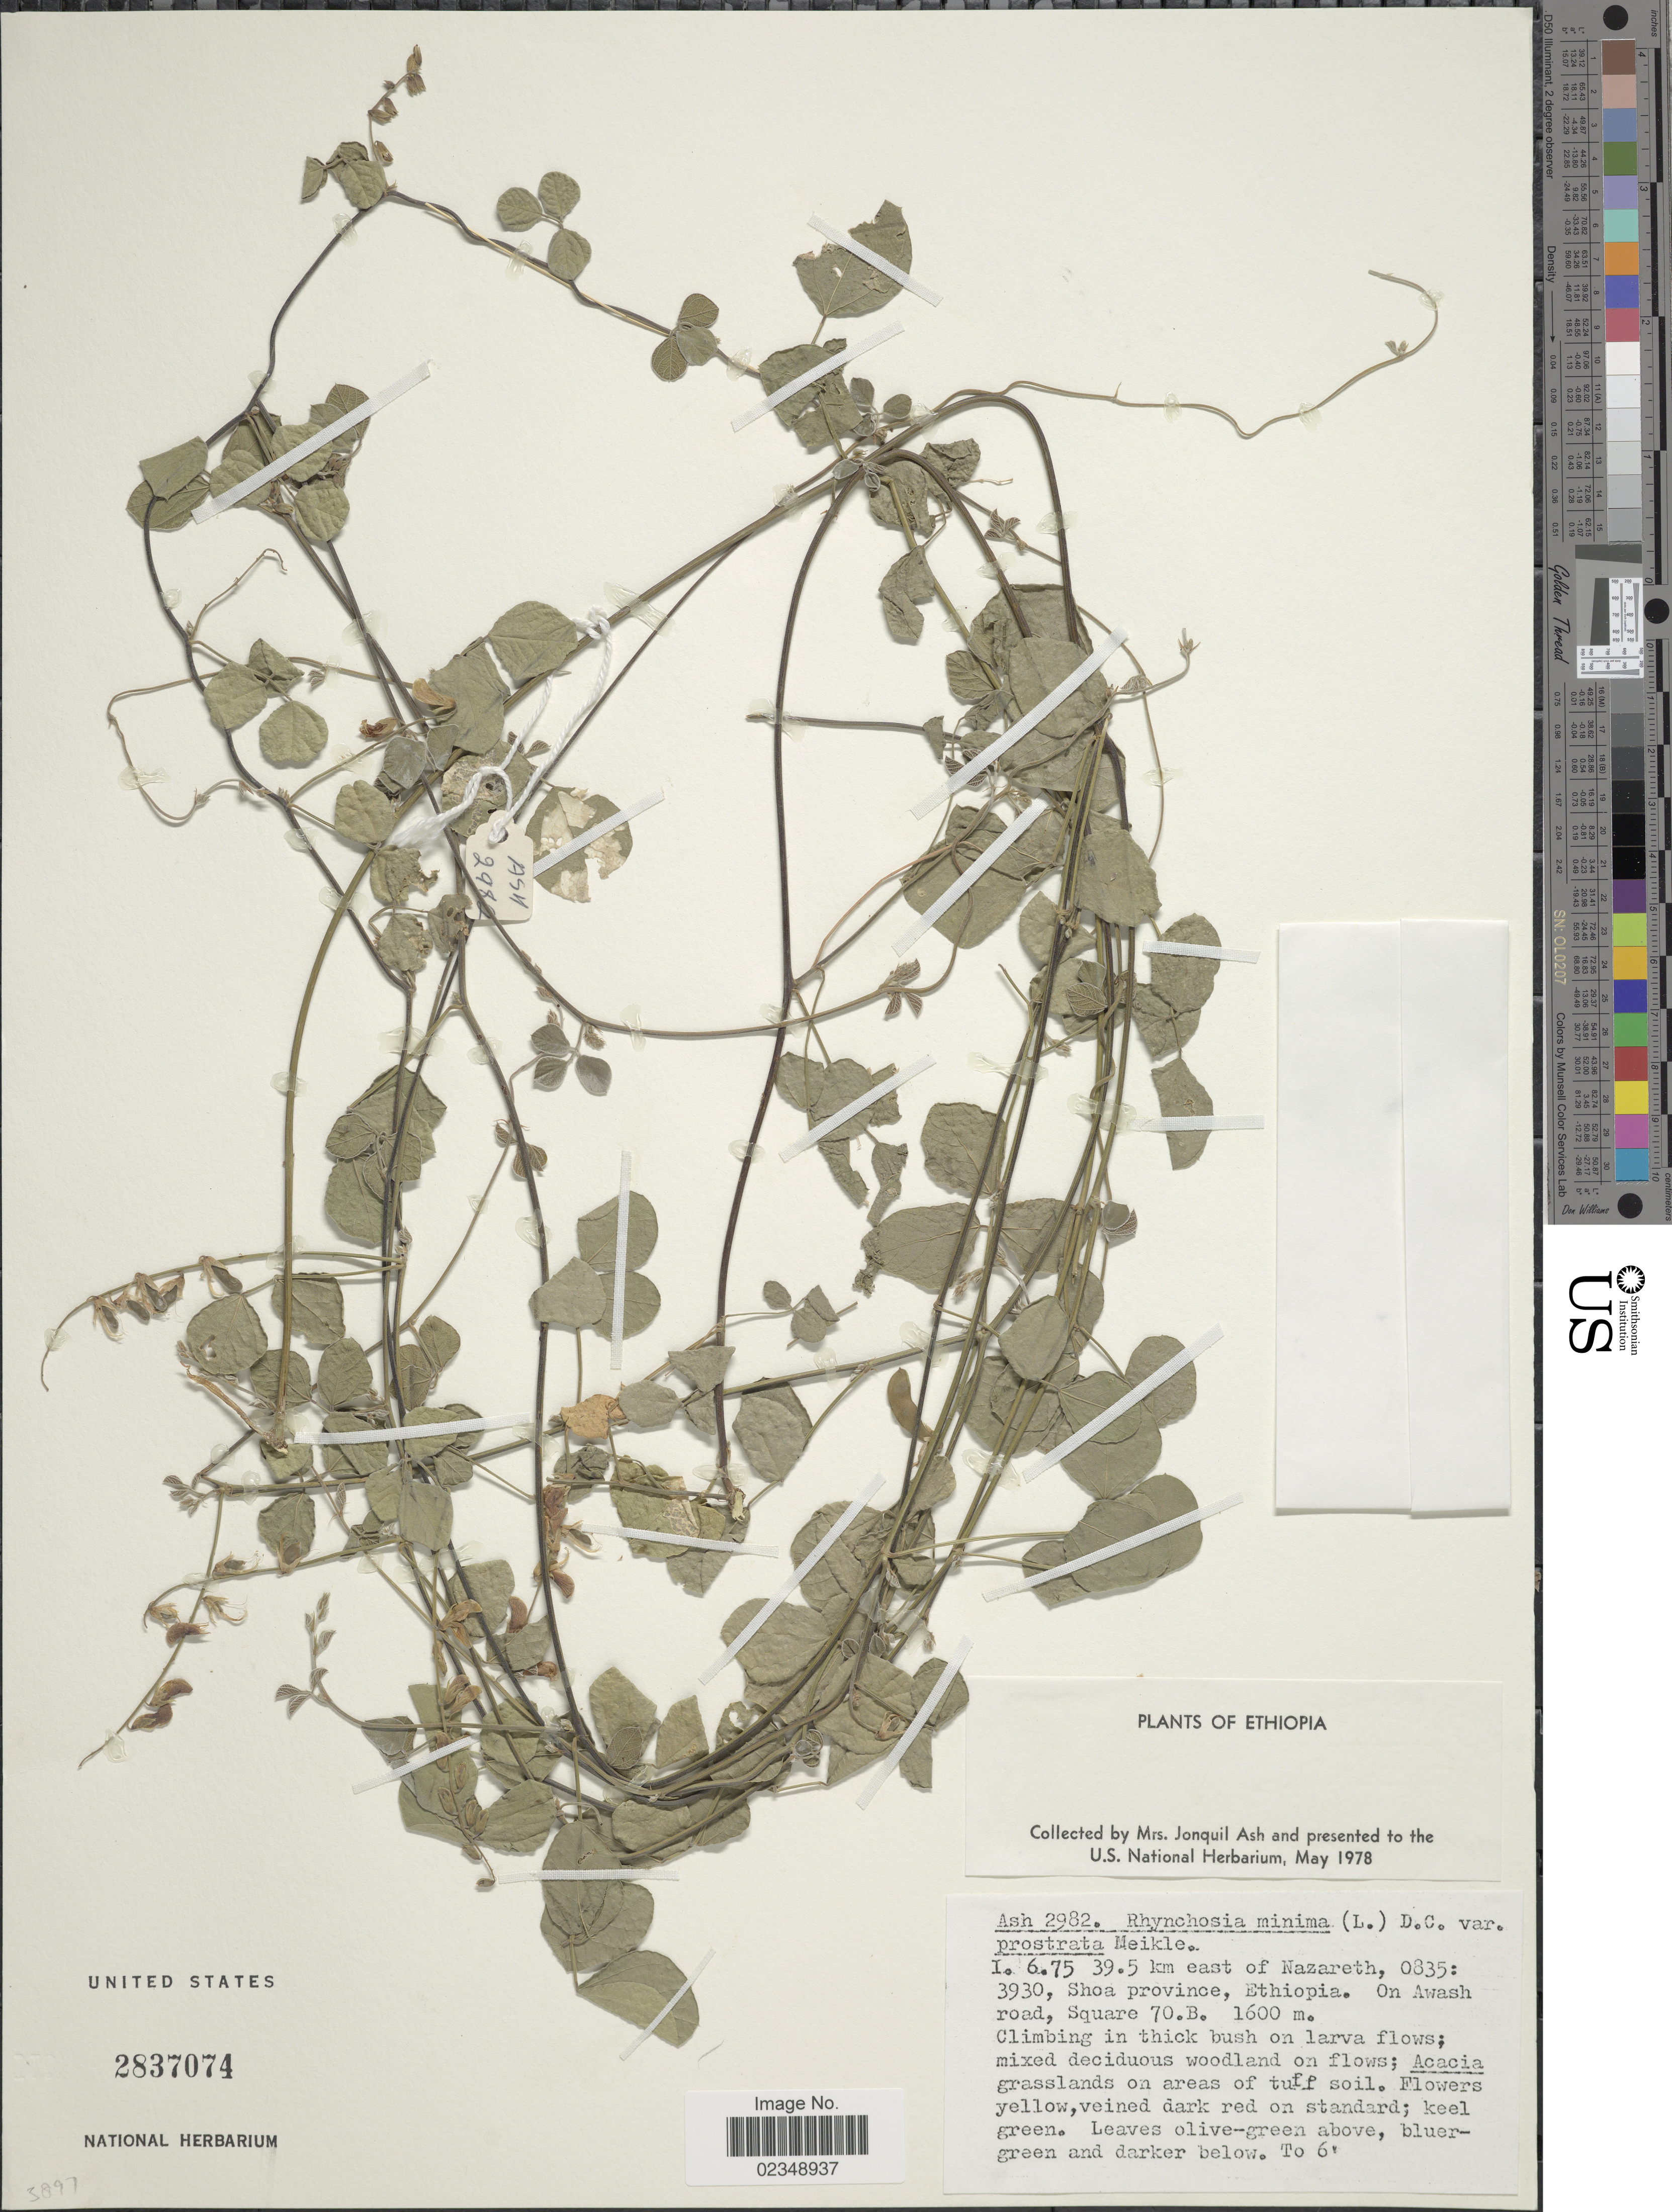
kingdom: Plantae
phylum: Tracheophyta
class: Magnoliopsida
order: Fabales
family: Fabaceae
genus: Rhynchosia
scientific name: Rhynchosia minima var. prostrata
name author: (L.) DC.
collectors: J. Ash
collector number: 2982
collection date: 1978-05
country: Ethiopia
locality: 39.5 km east of Nazareth, 0835; 3930, Shoa province, on Awash road, Square 70 B.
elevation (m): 1600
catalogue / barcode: US 2837074